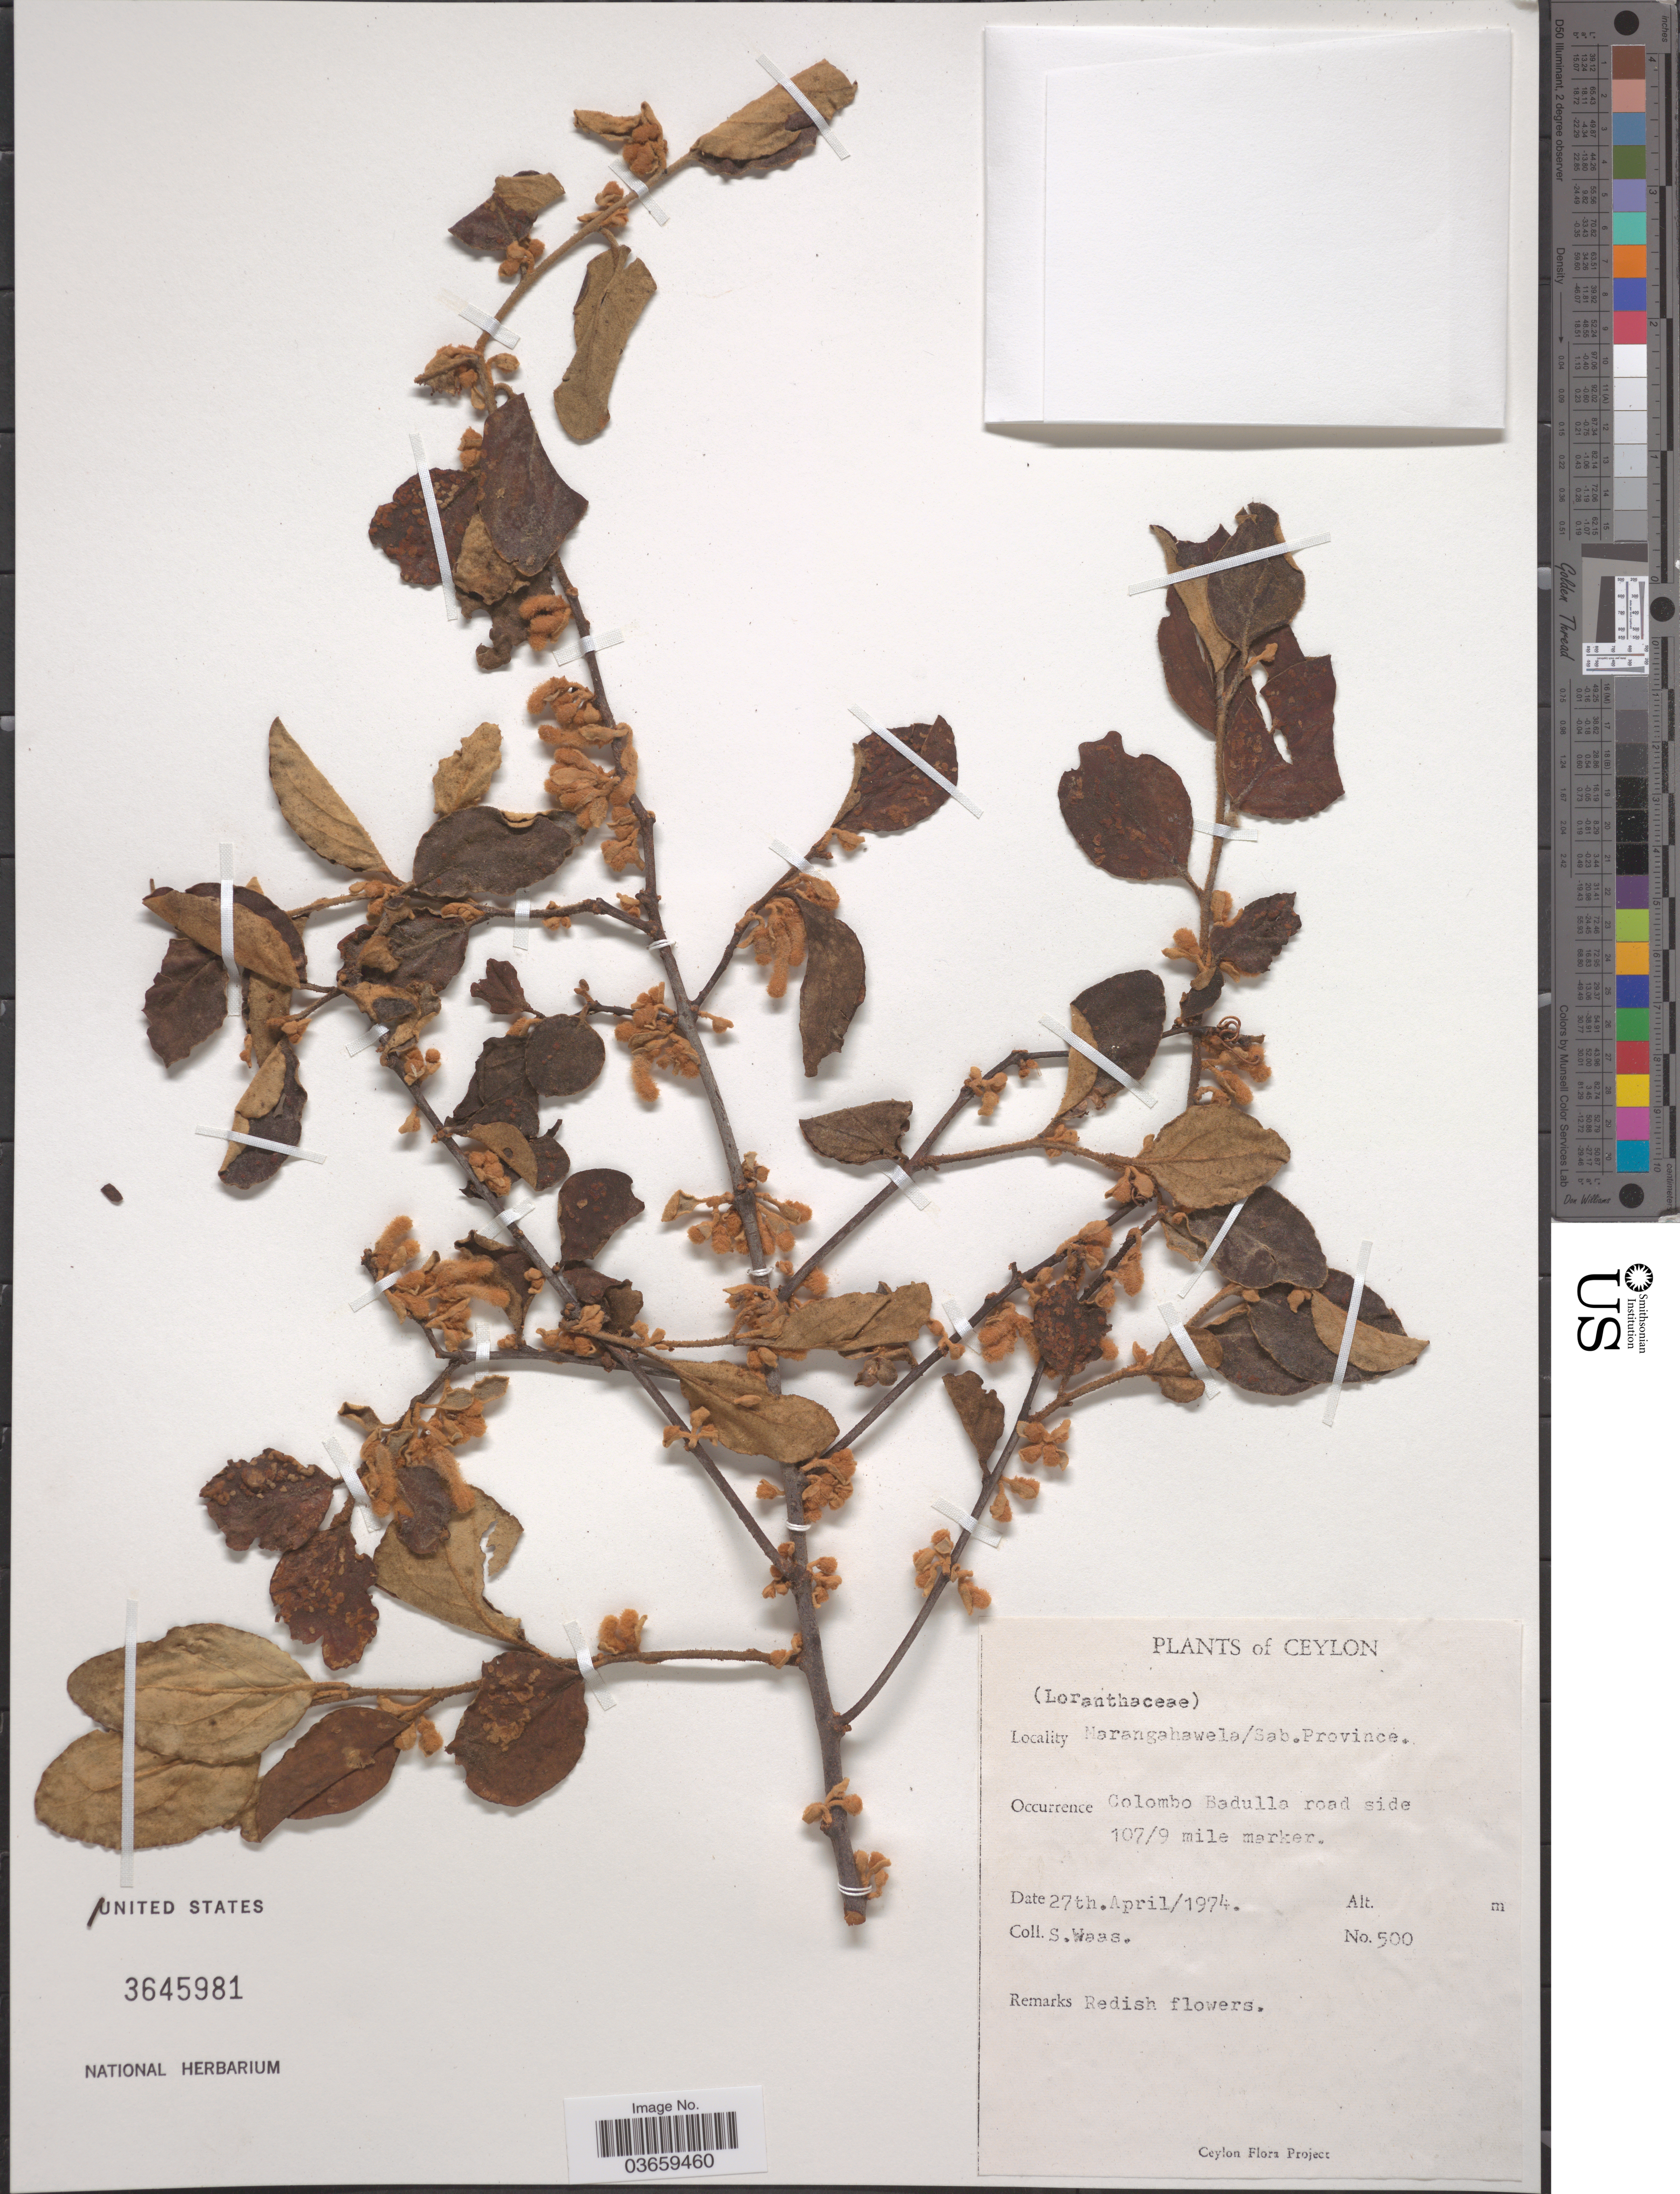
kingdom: Plantae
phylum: Tracheophyta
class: Magnoliopsida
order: Santalales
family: Loranthaceae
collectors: S. Waas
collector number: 500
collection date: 1974-04-27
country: Sri Lanka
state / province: Sabaragamuwa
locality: Ceylon. Marangahawela/ Sab. Province. Colombo Badulla road side 107/9 mile marker.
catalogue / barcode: US 3645981